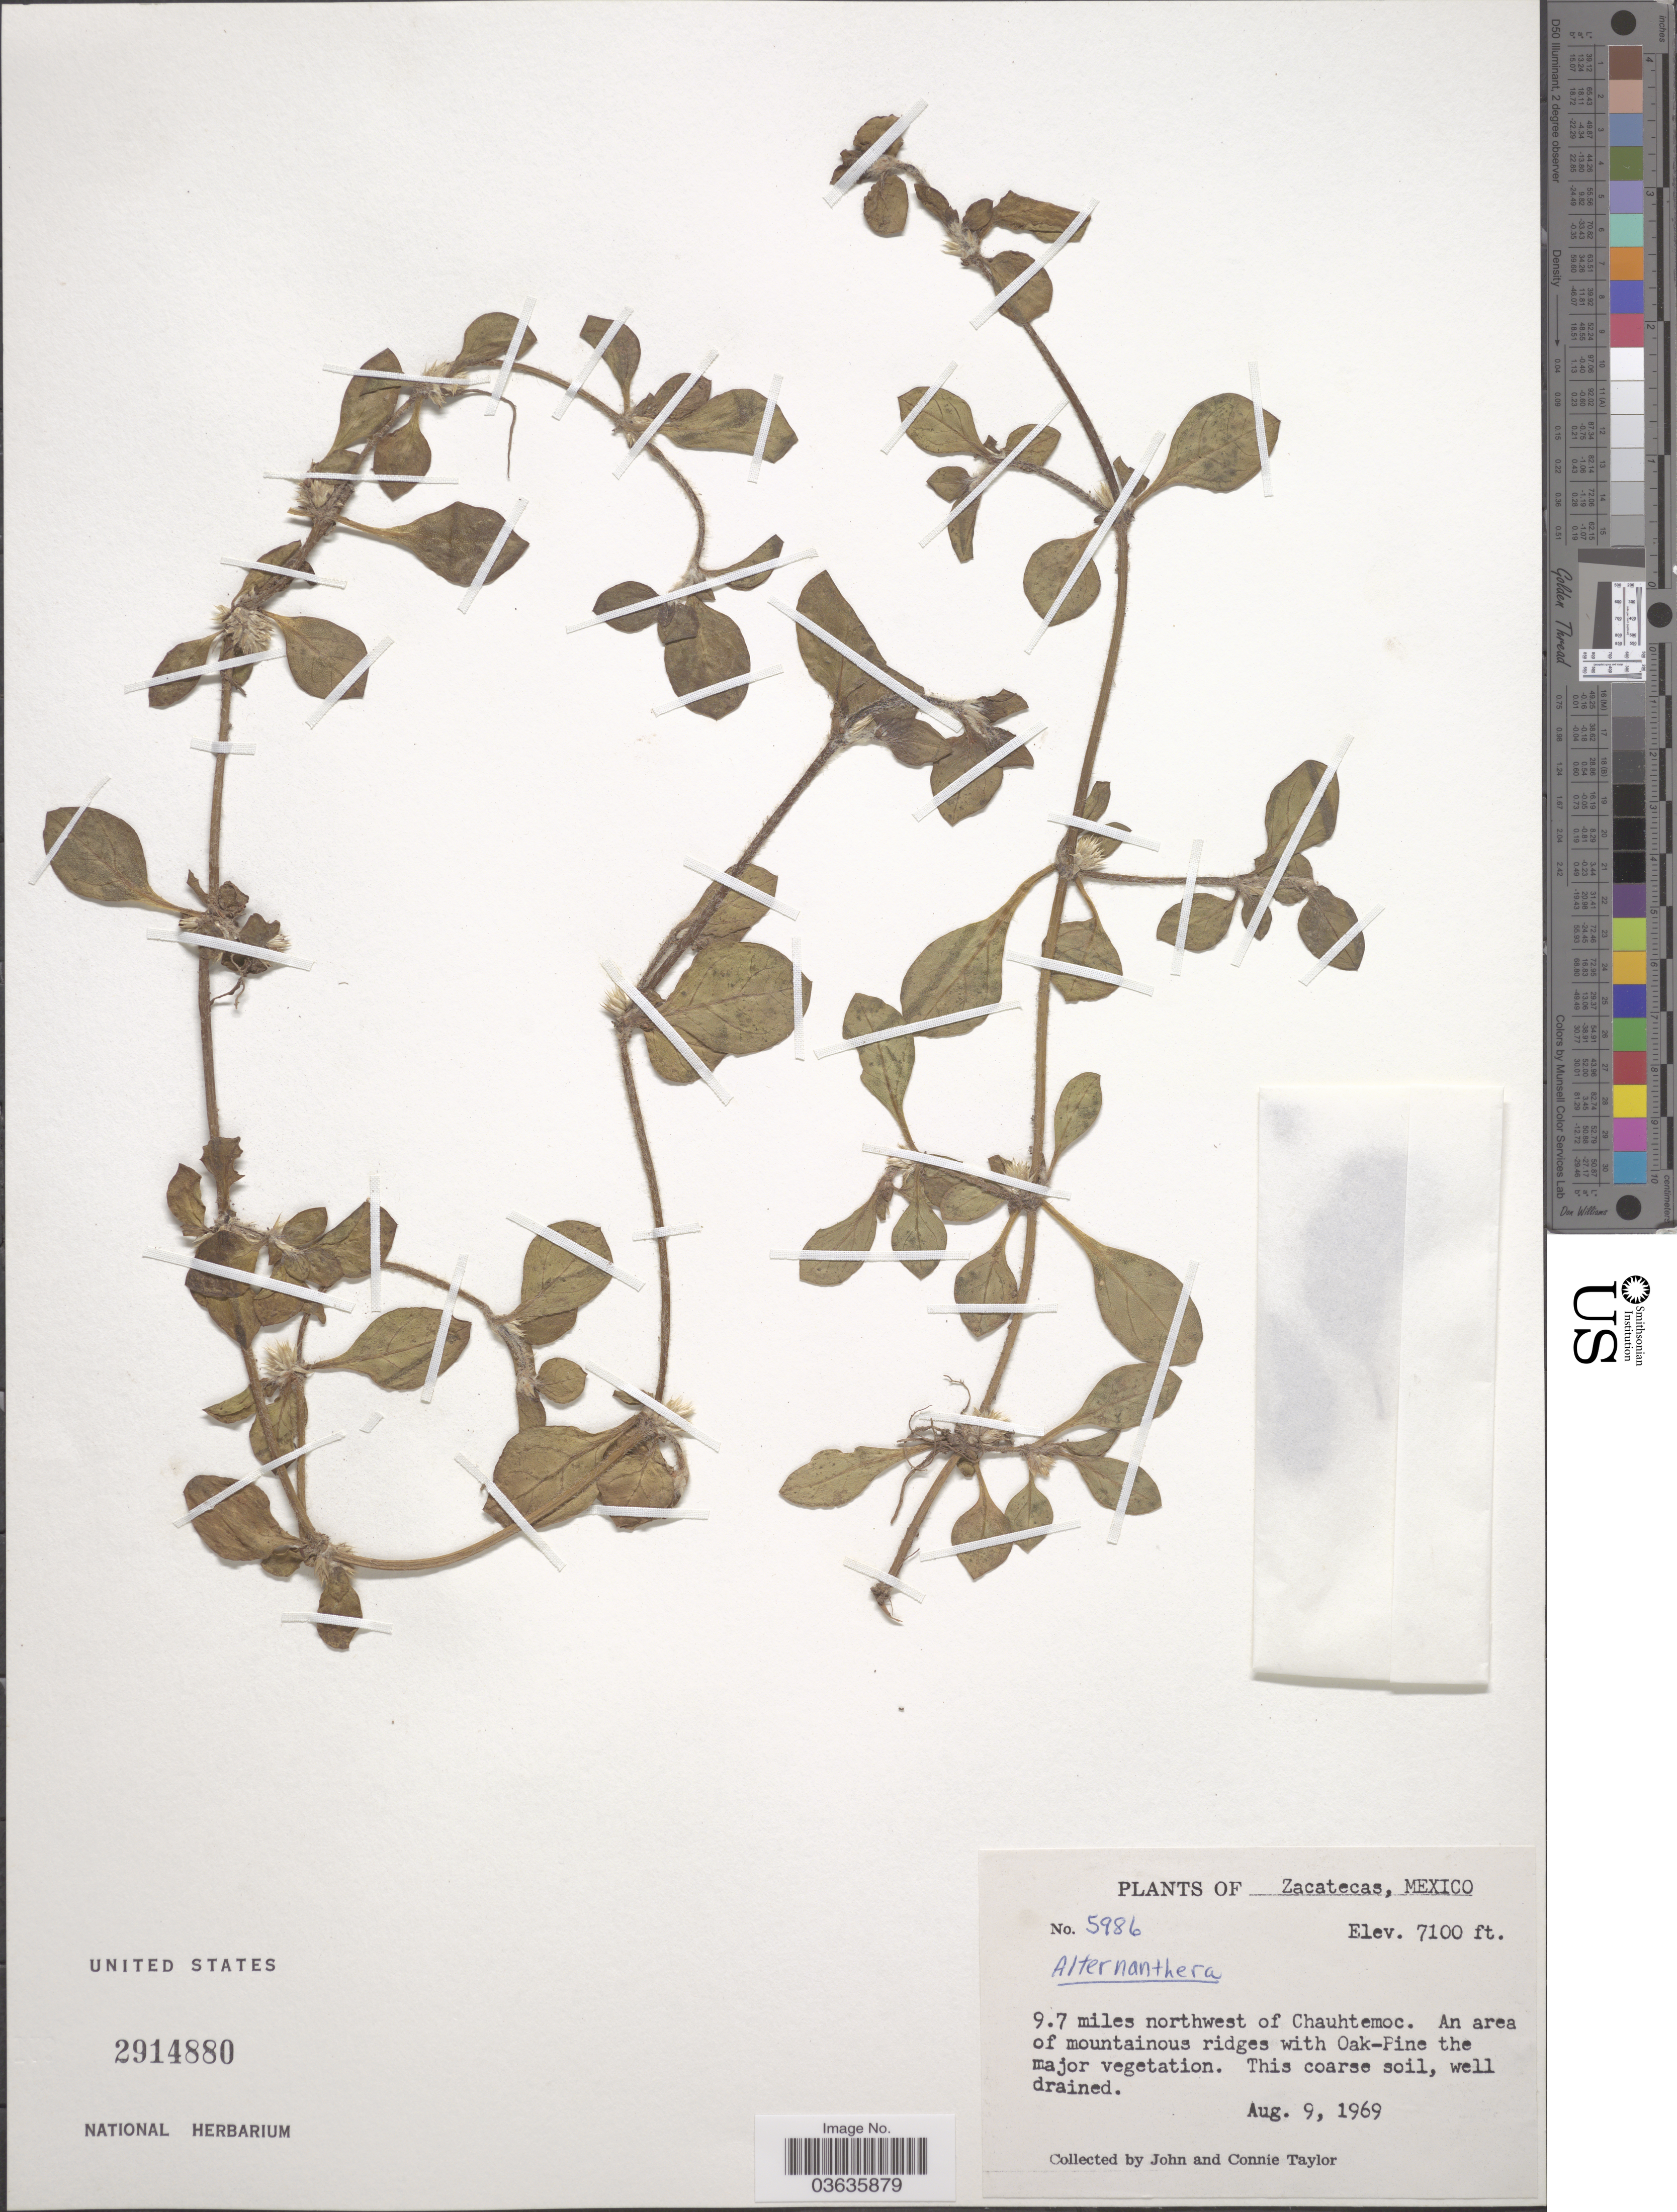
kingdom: Plantae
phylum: Tracheophyta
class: Magnoliopsida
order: Caryophyllales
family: Amaranthaceae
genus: Alternanthera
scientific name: Alternanthera sp.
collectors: J. Taylor & C. Taylor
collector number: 5986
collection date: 1969-08-09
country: Mexico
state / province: Zacatecas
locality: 9.7 miles northwest of Chauhtemoc.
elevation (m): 2164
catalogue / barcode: US 2914880